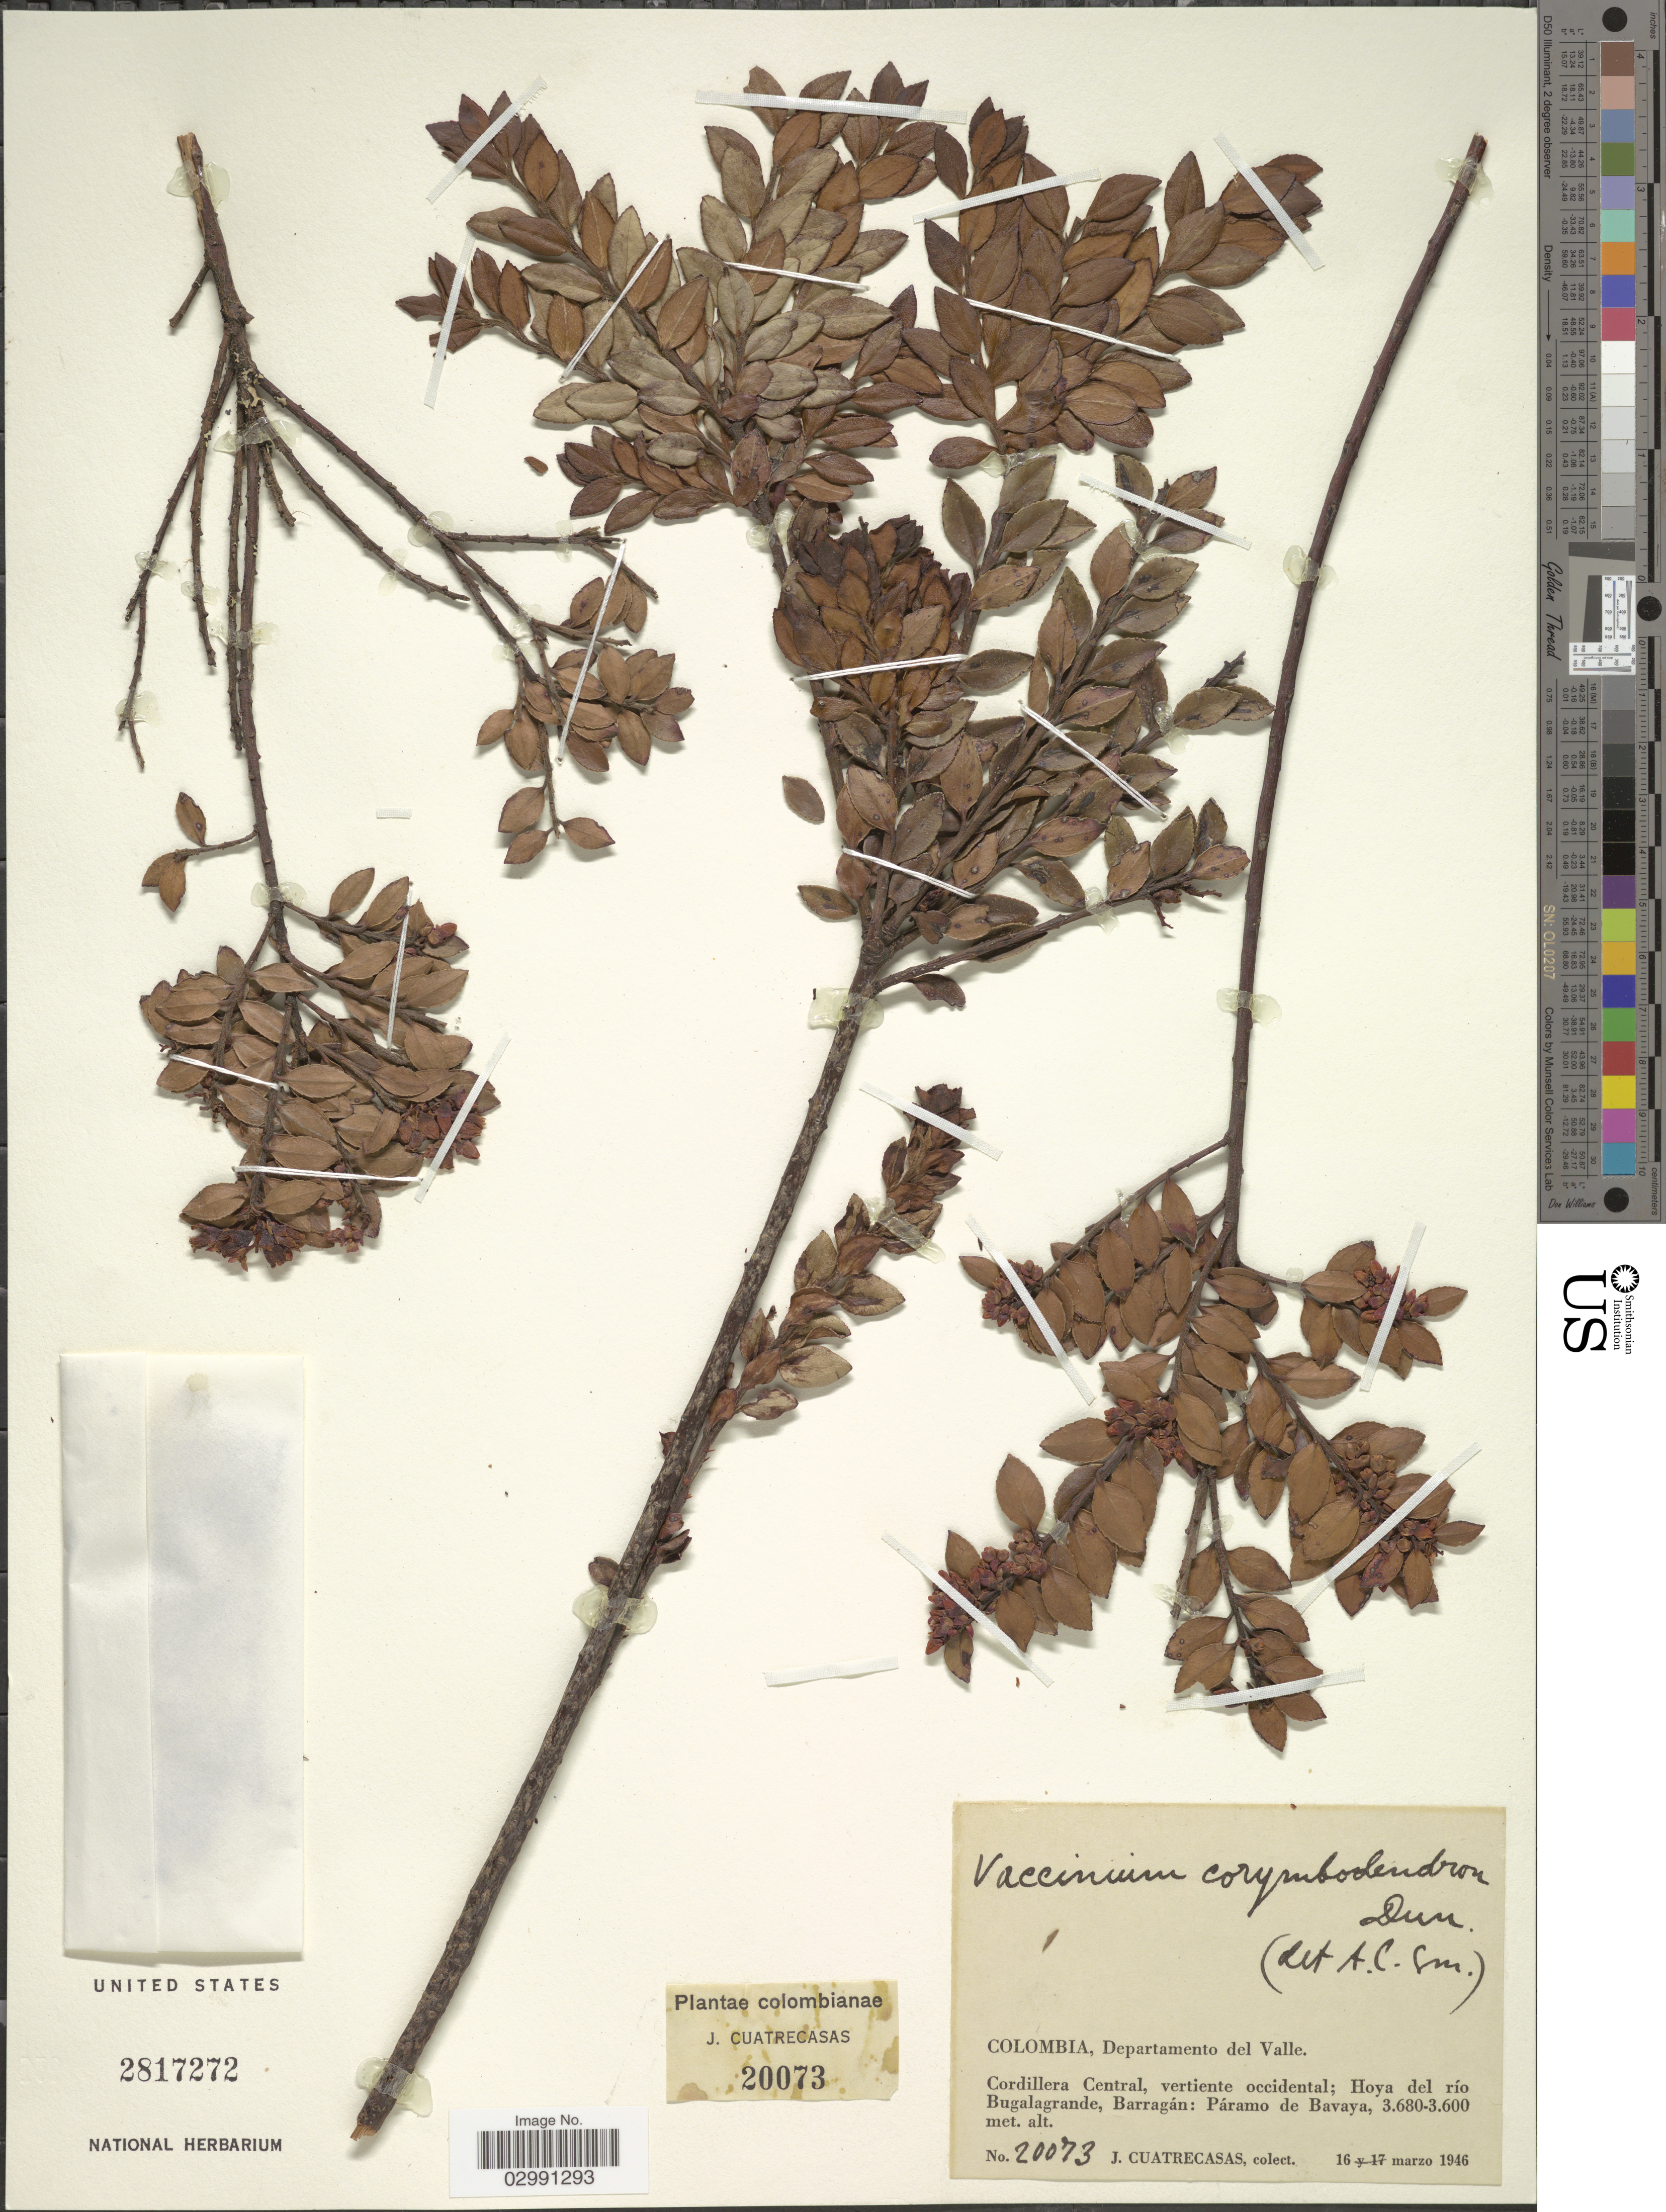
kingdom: Plantae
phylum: Tracheophyta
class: Magnoliopsida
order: Ericales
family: Ericaceae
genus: Vaccinium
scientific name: Vaccinium corymbodendron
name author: Dunal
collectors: J. Cuatrecasas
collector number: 20073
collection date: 1946-03-16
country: Colombia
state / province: Valle del Cauca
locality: Departamento del Valle. Cordillera Central, vertiente occidental; Hoya del río Bugalagrande, Barragán: Páramo de Bavaya.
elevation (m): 3600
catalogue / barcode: US 2817272